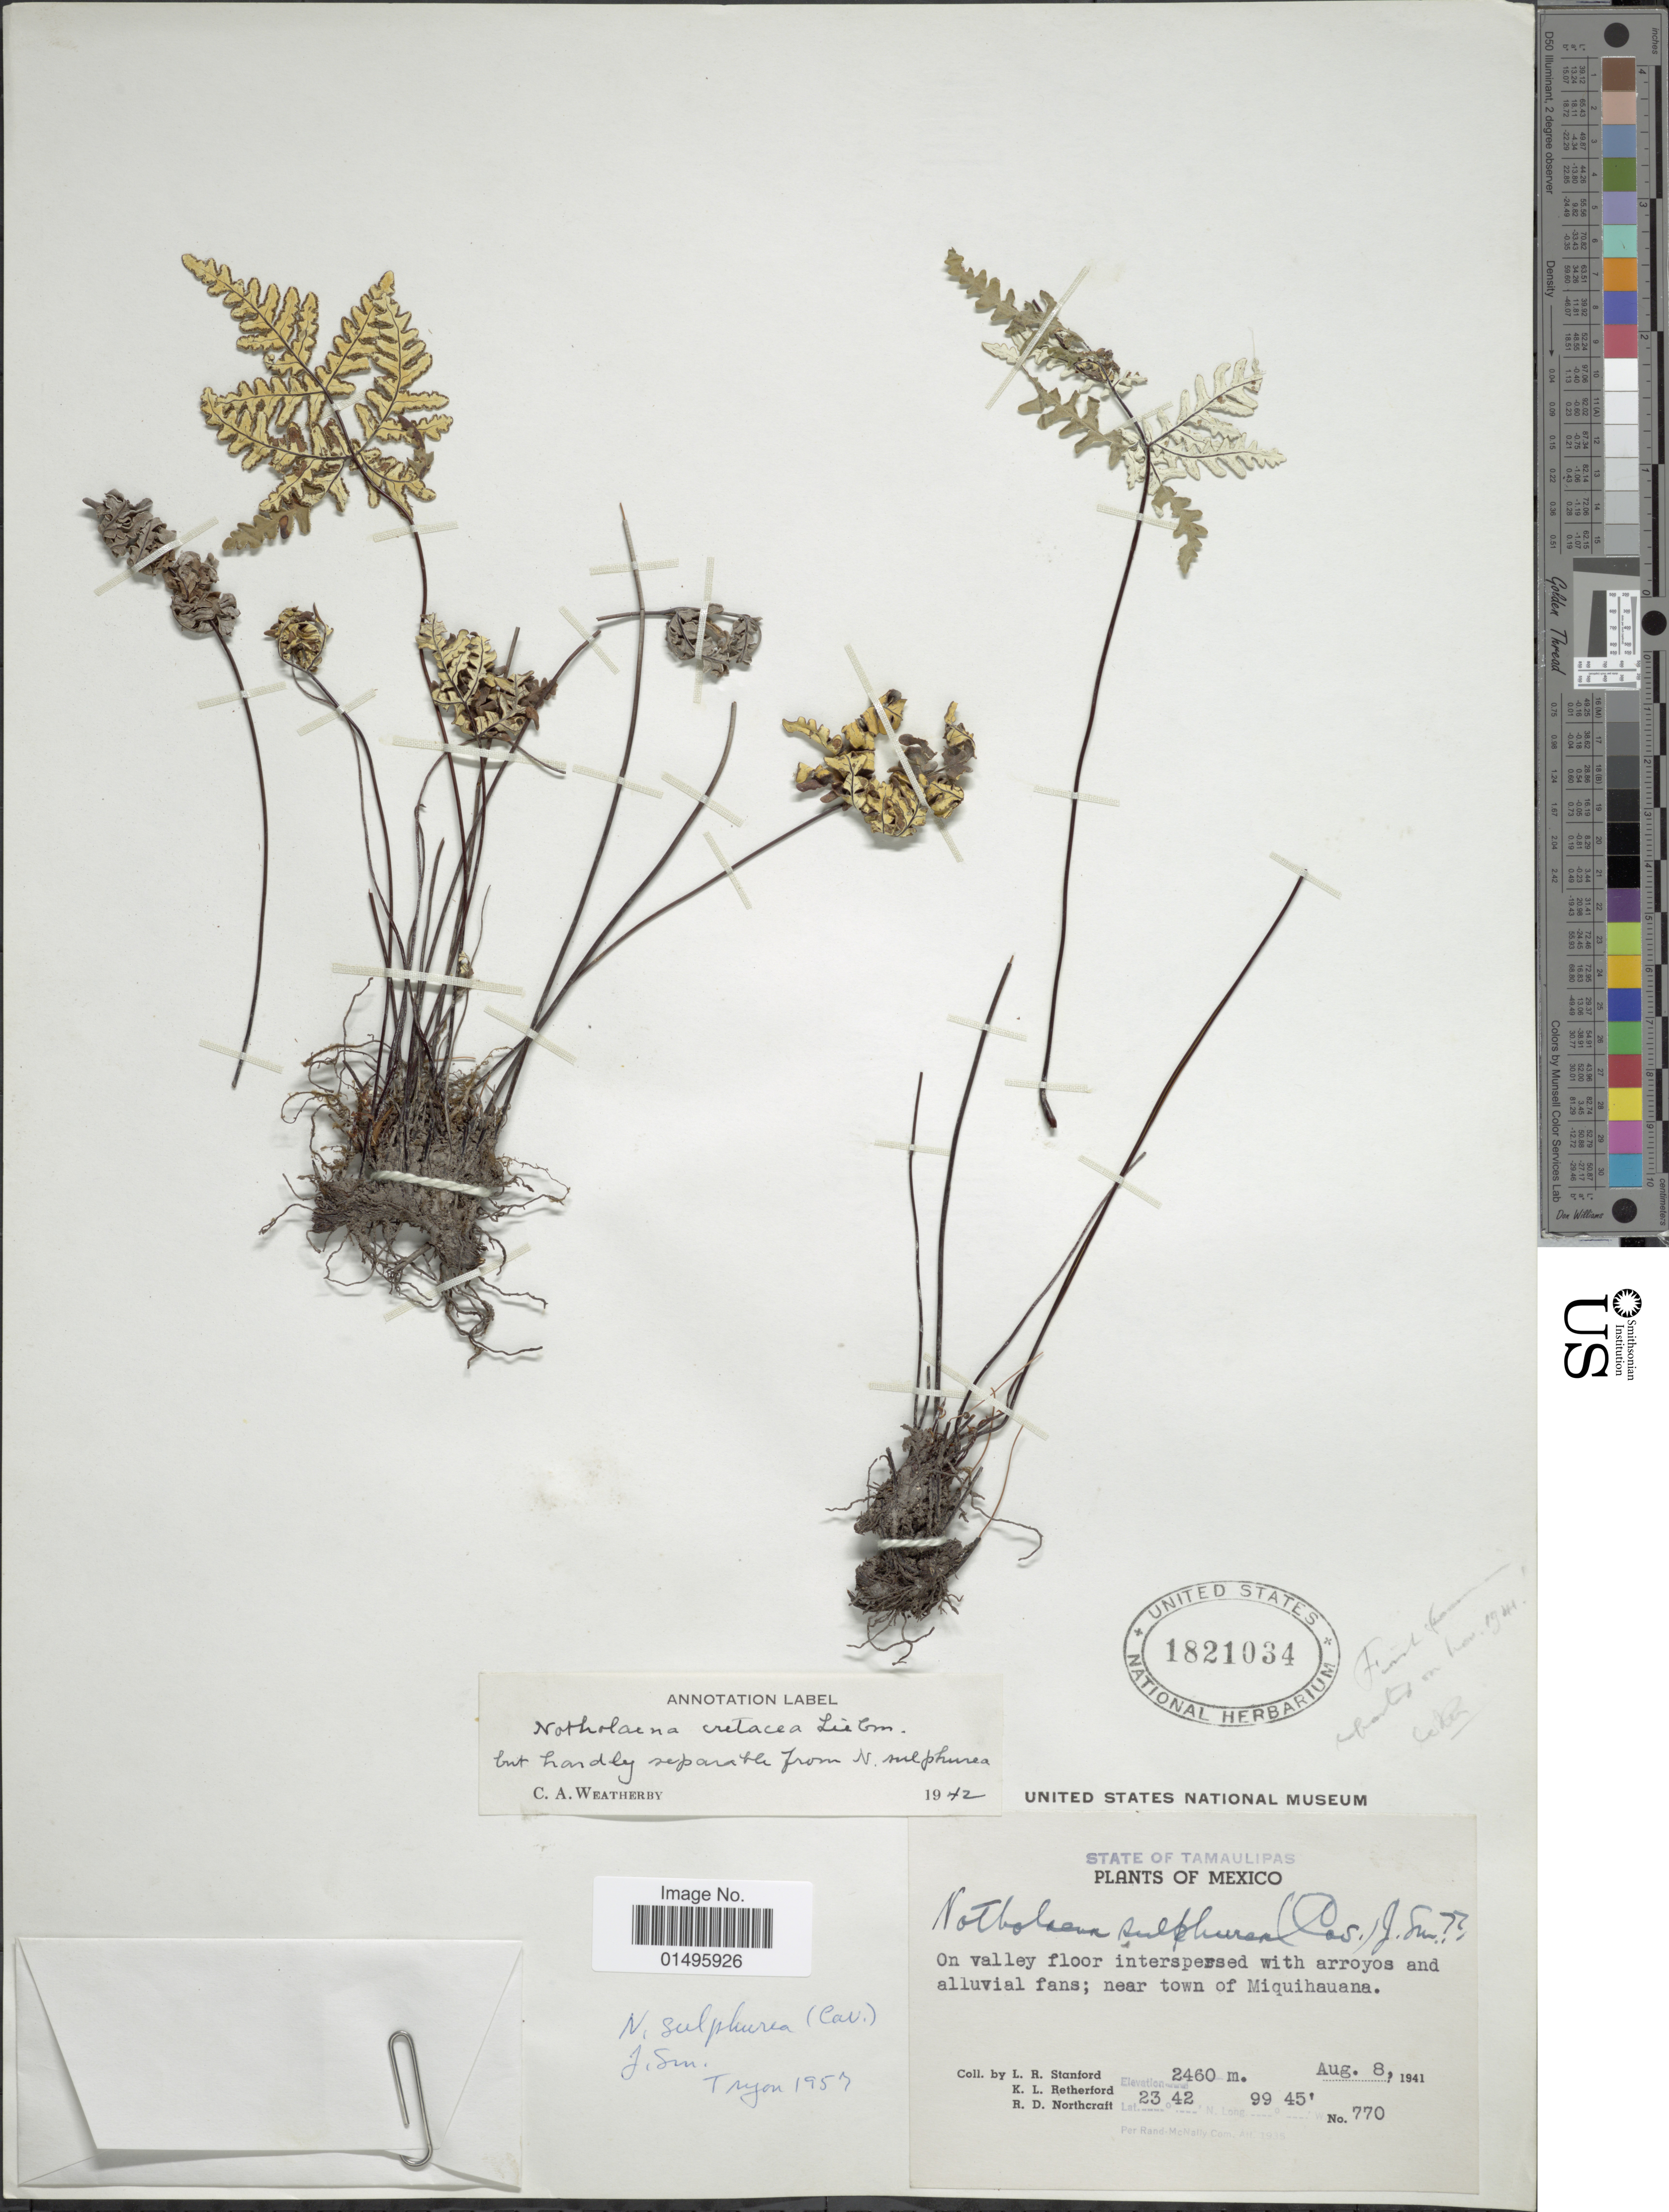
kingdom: Plantae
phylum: Tracheophyta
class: Polypodiopsida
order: Polypodiales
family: Pteridaceae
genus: Notholaena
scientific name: Notholaena sulphurea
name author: (Cav.) Small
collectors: L. R. Stanford, K. Retherford & R. Northcraft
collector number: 770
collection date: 1941-08-08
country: Mexico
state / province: Tamaulipas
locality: Mexico, on valley floor interspeed with arroyos and alluvial fans; near town of Miquihauana.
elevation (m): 2460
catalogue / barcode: US 1821034